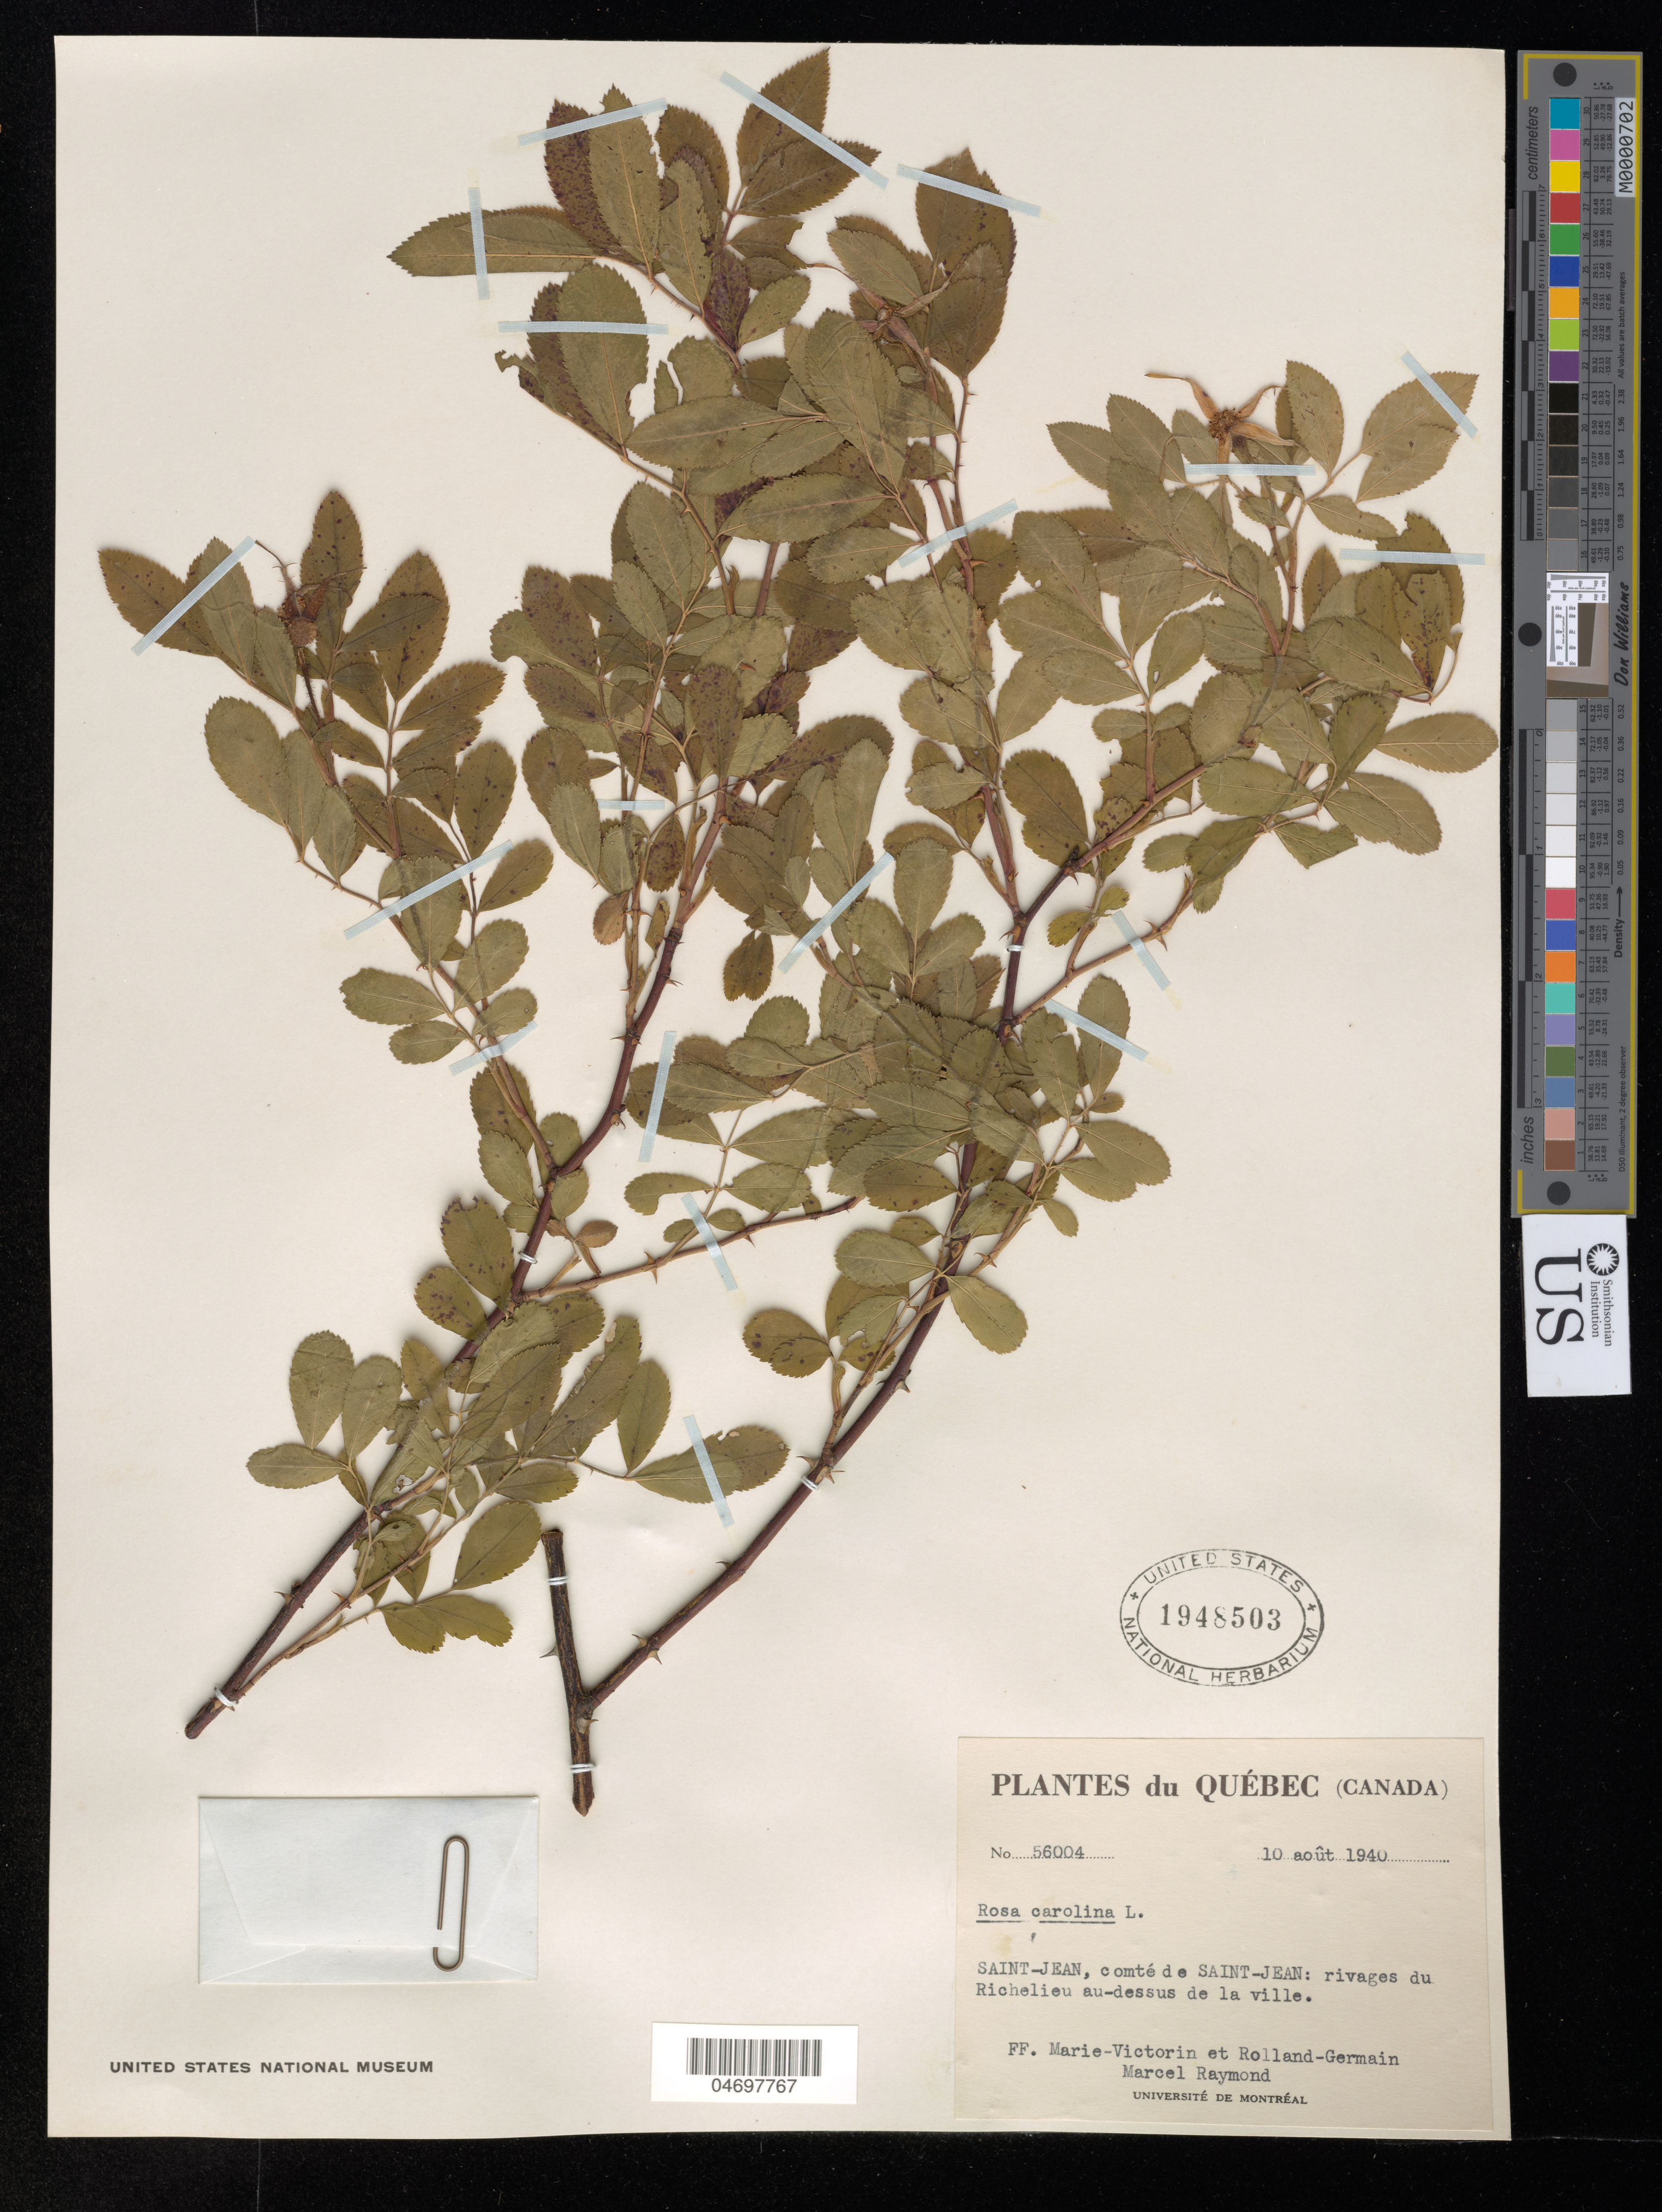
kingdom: Plantae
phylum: Tracheophyta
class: Magnoliopsida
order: Rosales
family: Rosaceae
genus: Rosa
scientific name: Rosa carolina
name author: L.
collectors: F. Marie-Victorin, Rolland-Germain & M. Raymond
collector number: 56004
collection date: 1940-08-10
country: Canada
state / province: Quebec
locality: Saint-Jean, comté de Saint-Jean: bords du Richelieu.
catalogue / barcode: US 1948503